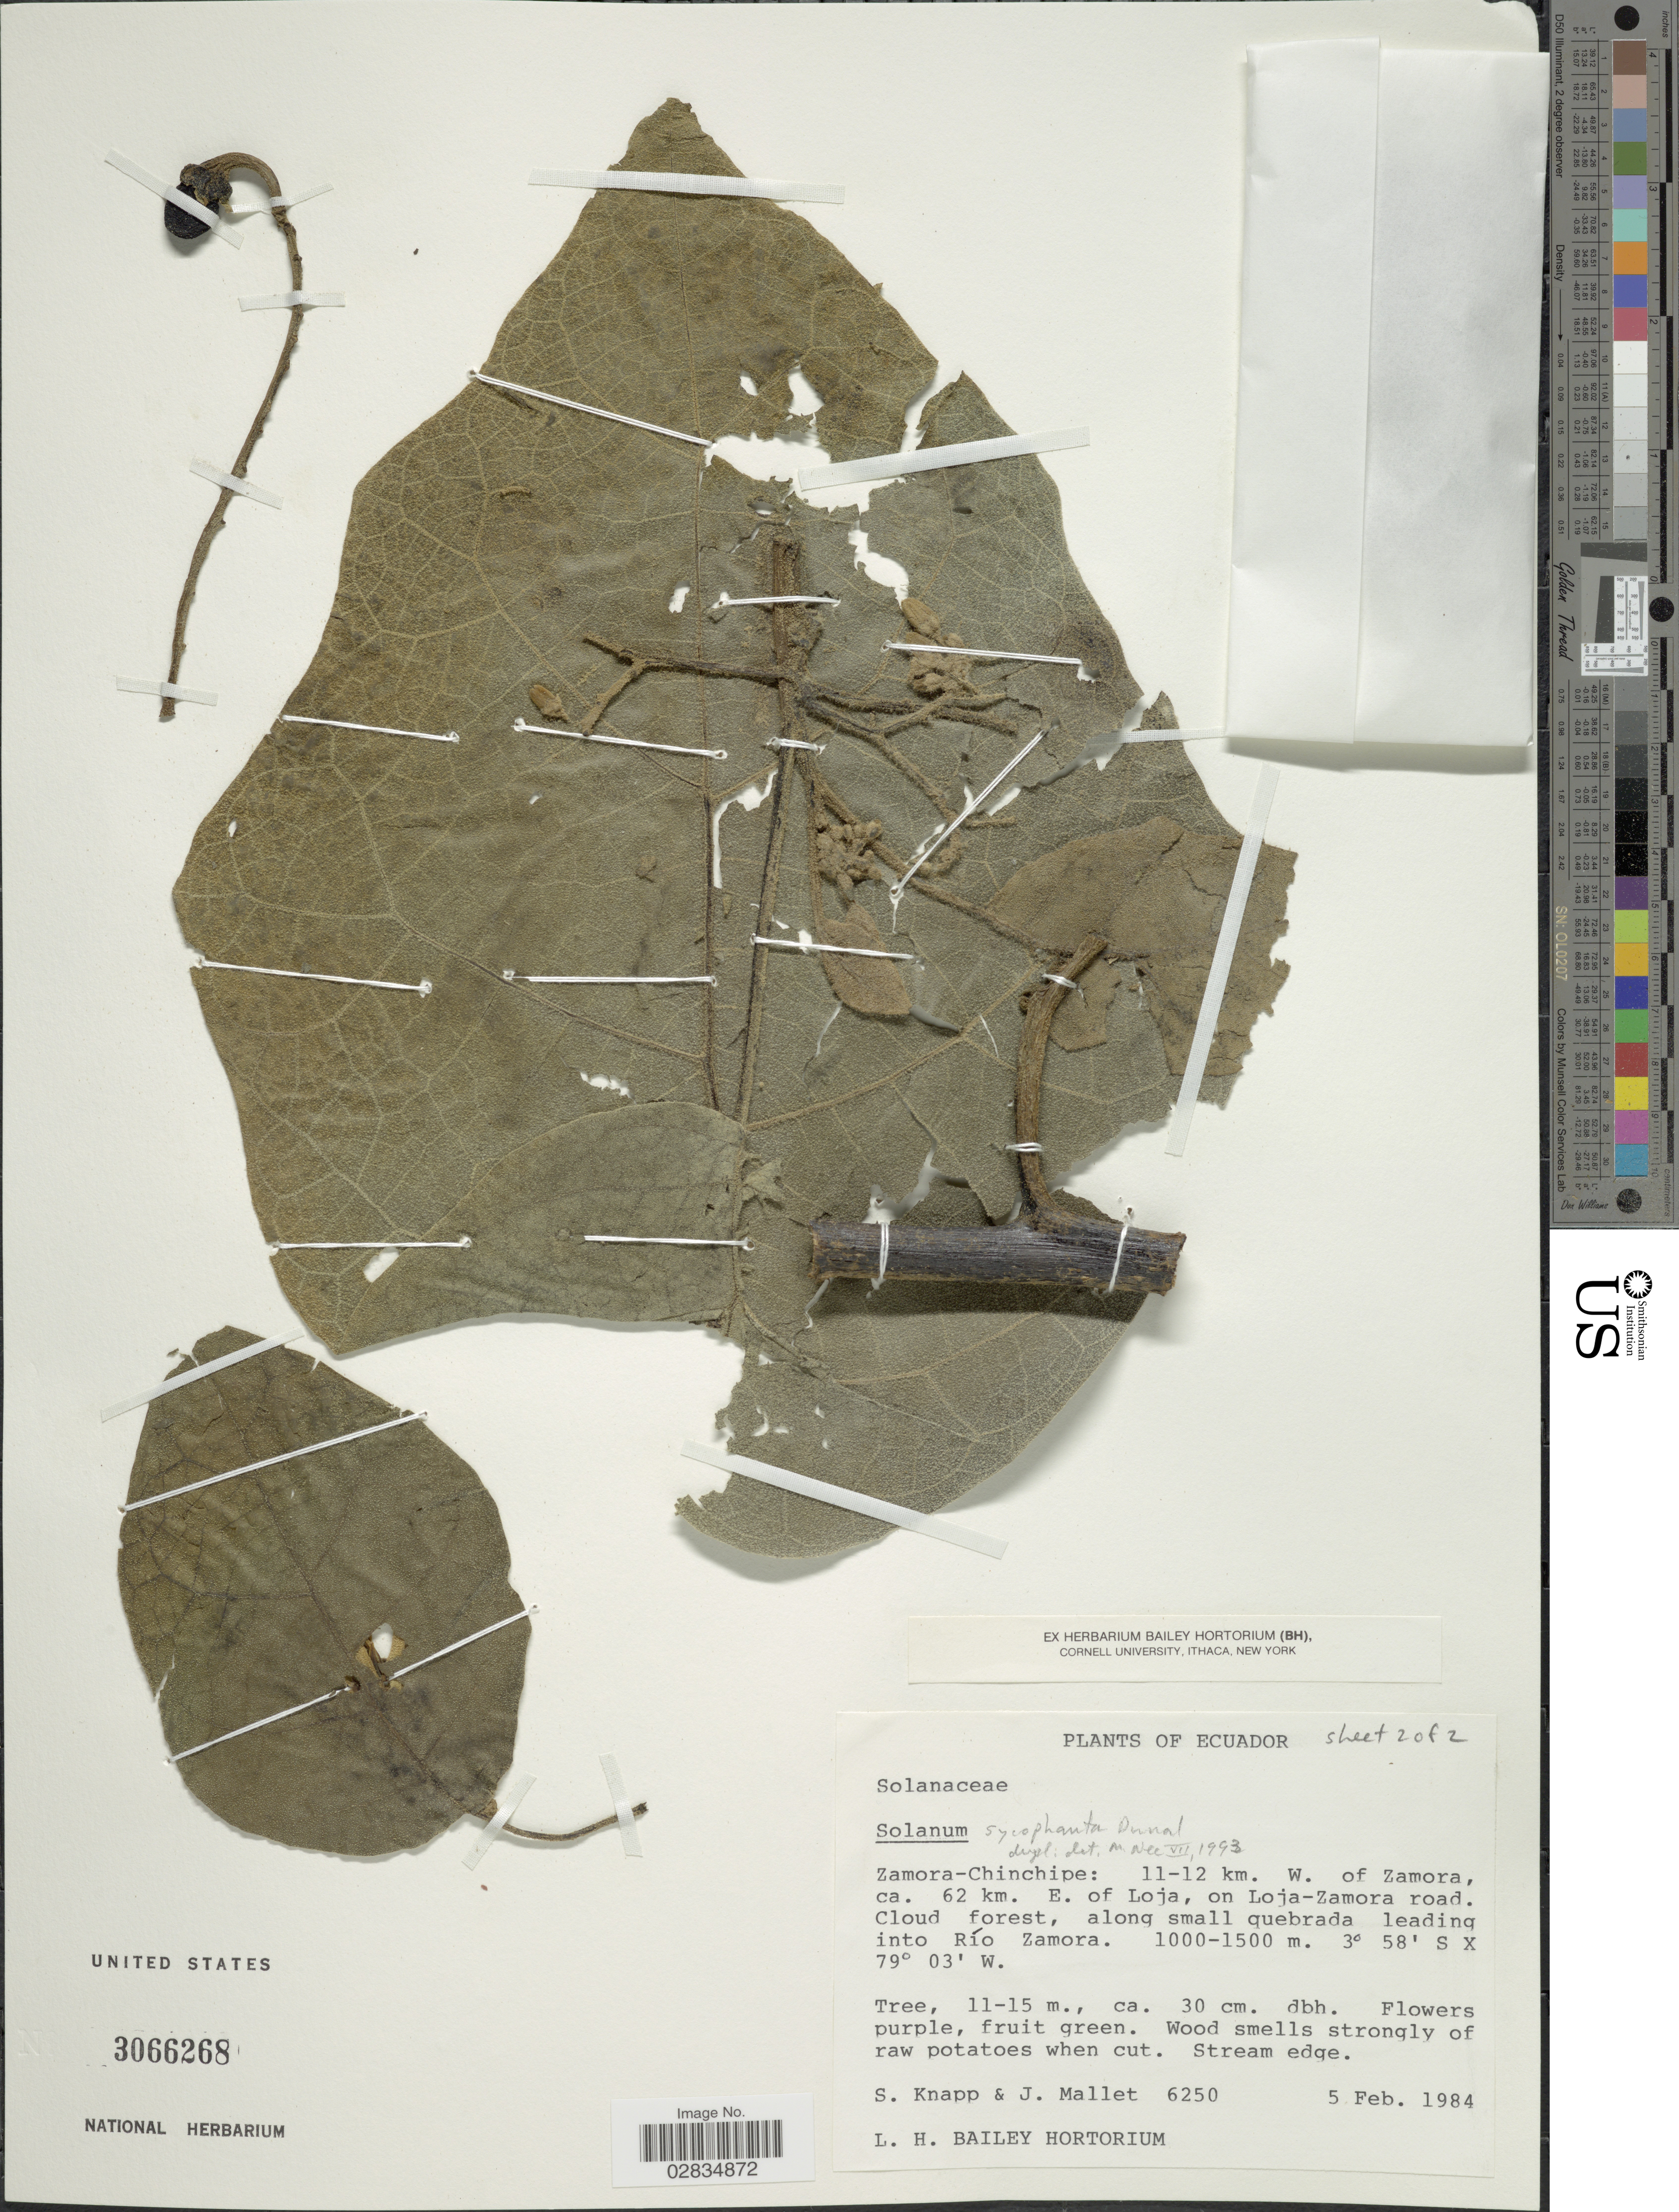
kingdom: Plantae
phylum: Tracheophyta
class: Magnoliopsida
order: Solanales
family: Solanaceae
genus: Solanum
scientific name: Solanum sycophanta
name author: Dunal in DC.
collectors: S. Knapp & J. Mallet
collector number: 6250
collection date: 1984-02-05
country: Ecuador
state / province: Zamora-Chinchipe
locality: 11-12 km. W. of Zamora, ca. 62 km E. of Loja, on Loja-Zamora road, Cloud forest, along small quebrada leading into Río Zamora.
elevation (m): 1000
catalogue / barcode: US 3066268